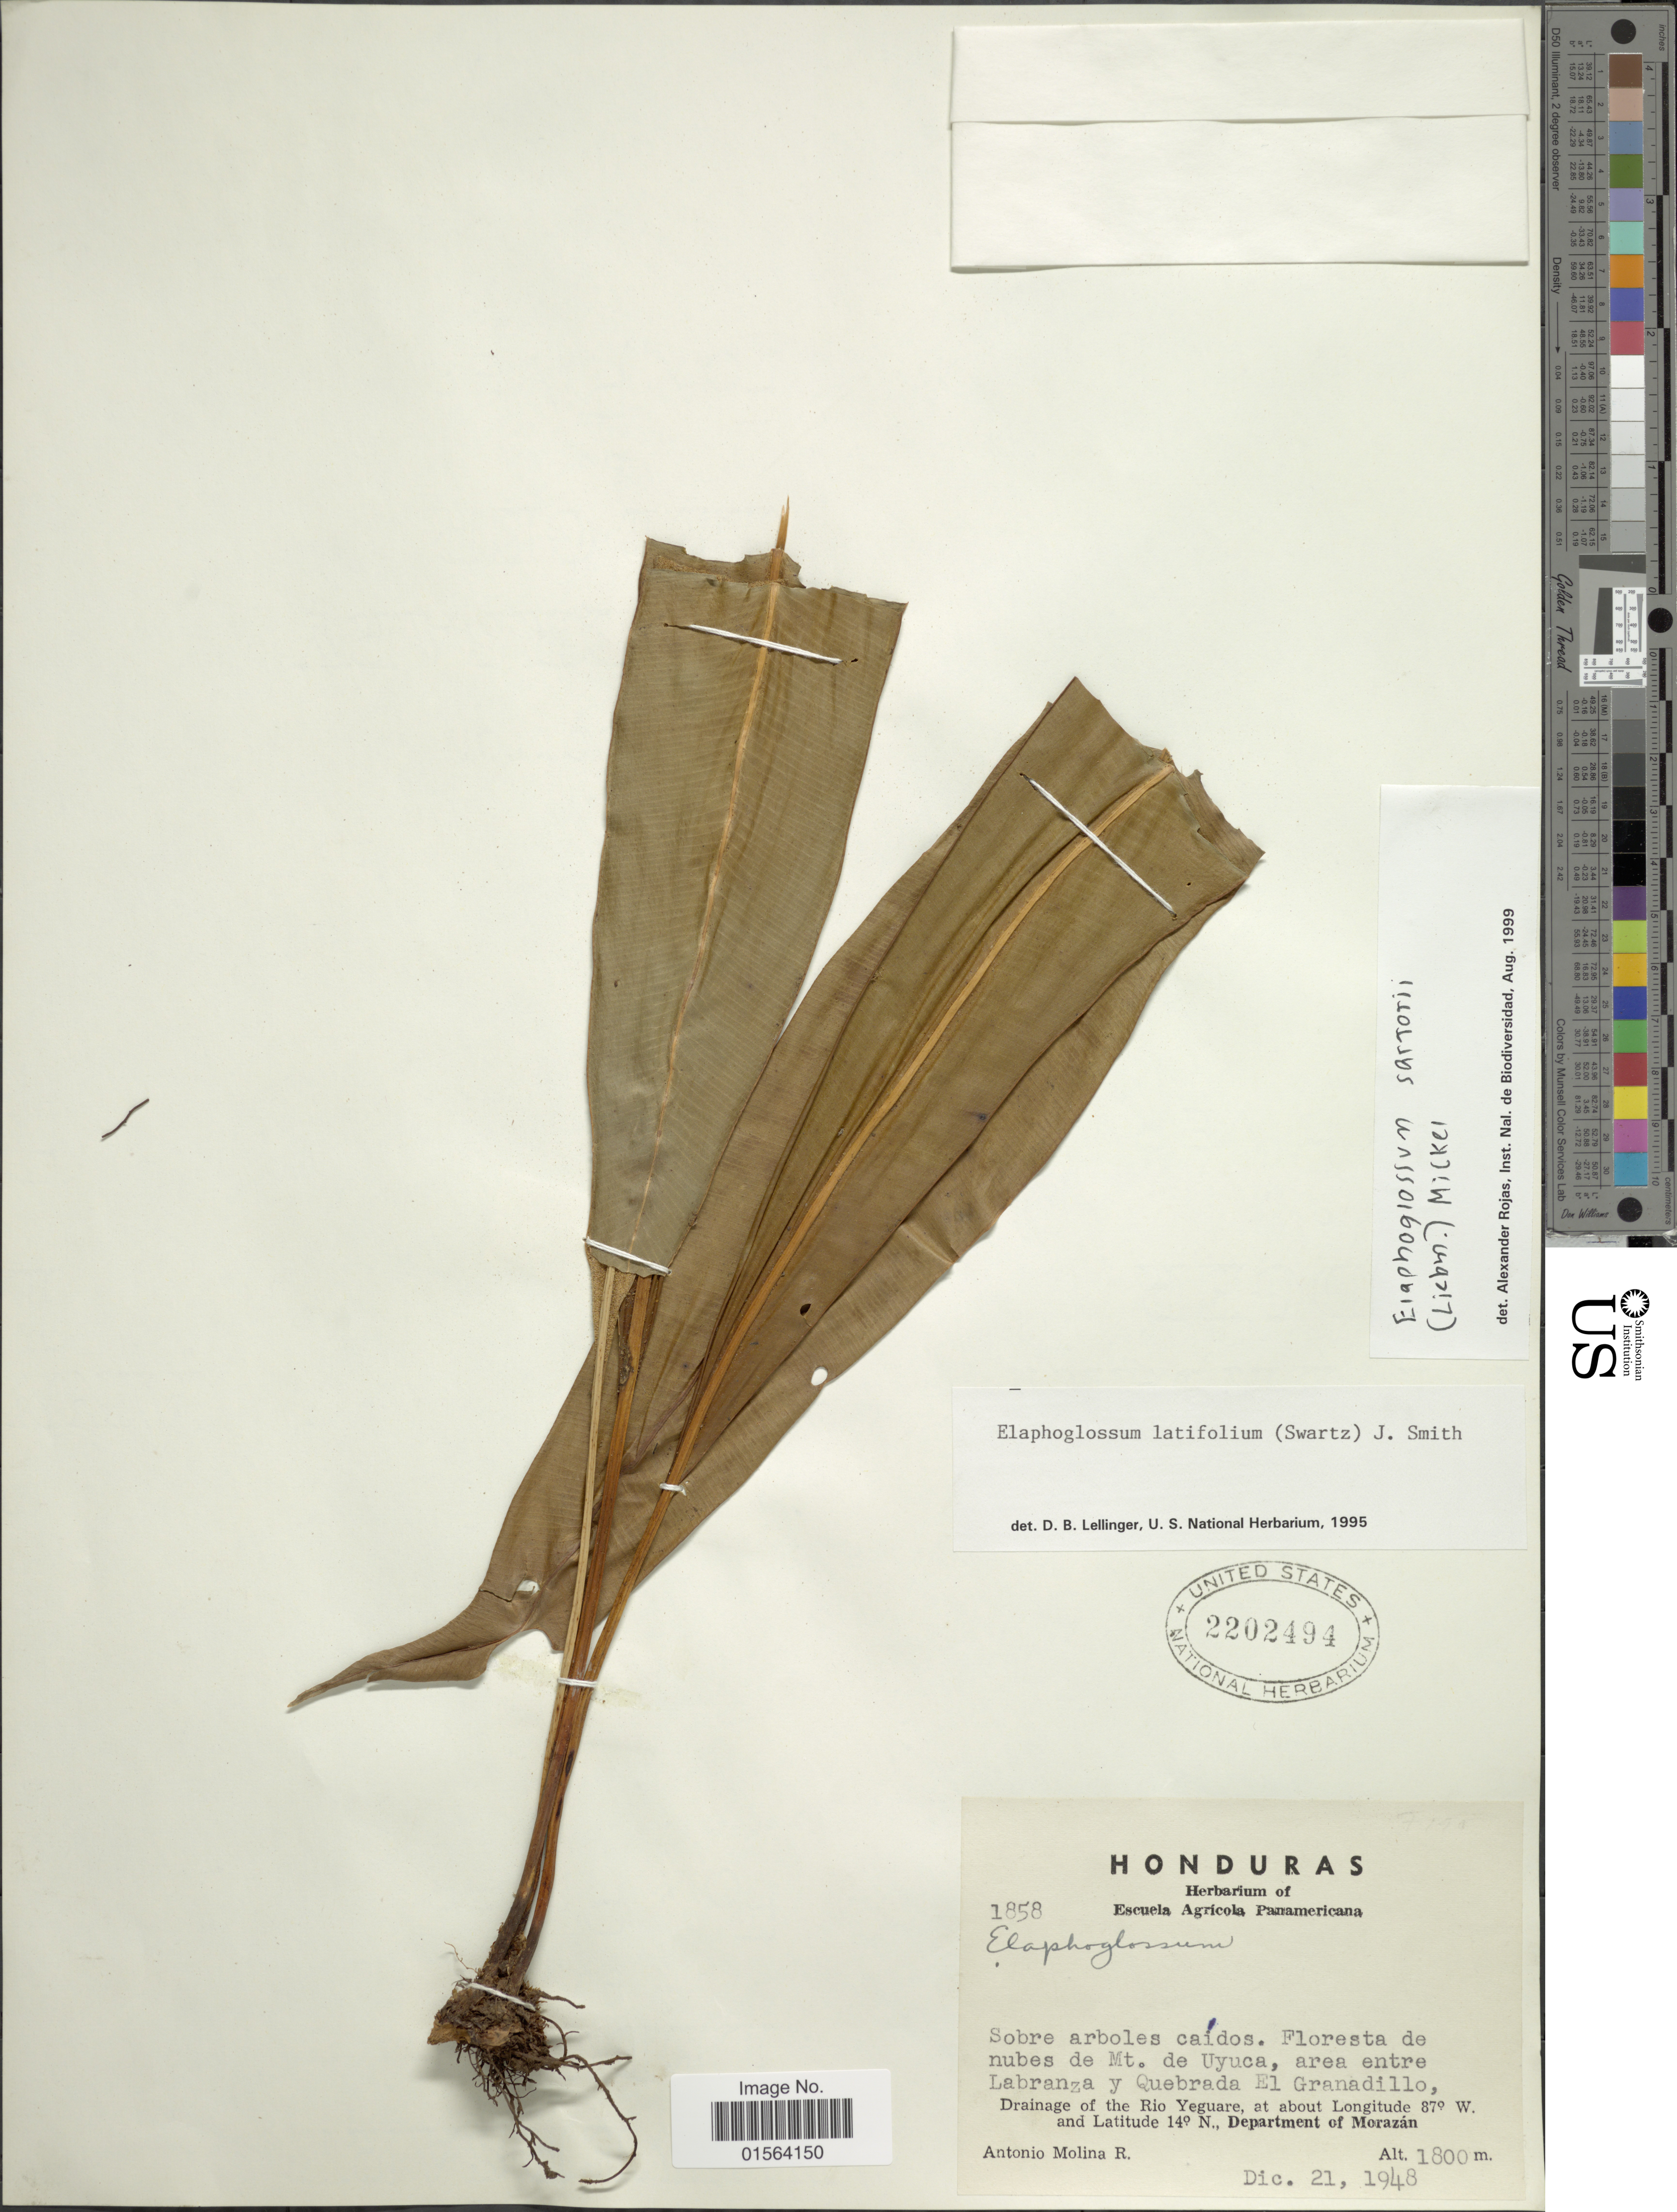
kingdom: Plantae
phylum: Tracheophyta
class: Polypodiopsida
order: Polypodiales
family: Dryopteridaceae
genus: Elaphoglossum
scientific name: Elaphoglossum latifolium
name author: (Sw.) J. Sm.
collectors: A. Molina R.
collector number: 1858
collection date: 1948-12-21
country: Honduras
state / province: Fco. Morazán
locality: Floresta de nubes de Mt. de Uyuca, area entre Labranza y Quebrada El Granadillo, drainage of the Rio Yeguare, Department of Morazan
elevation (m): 1800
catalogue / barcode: US 2202494